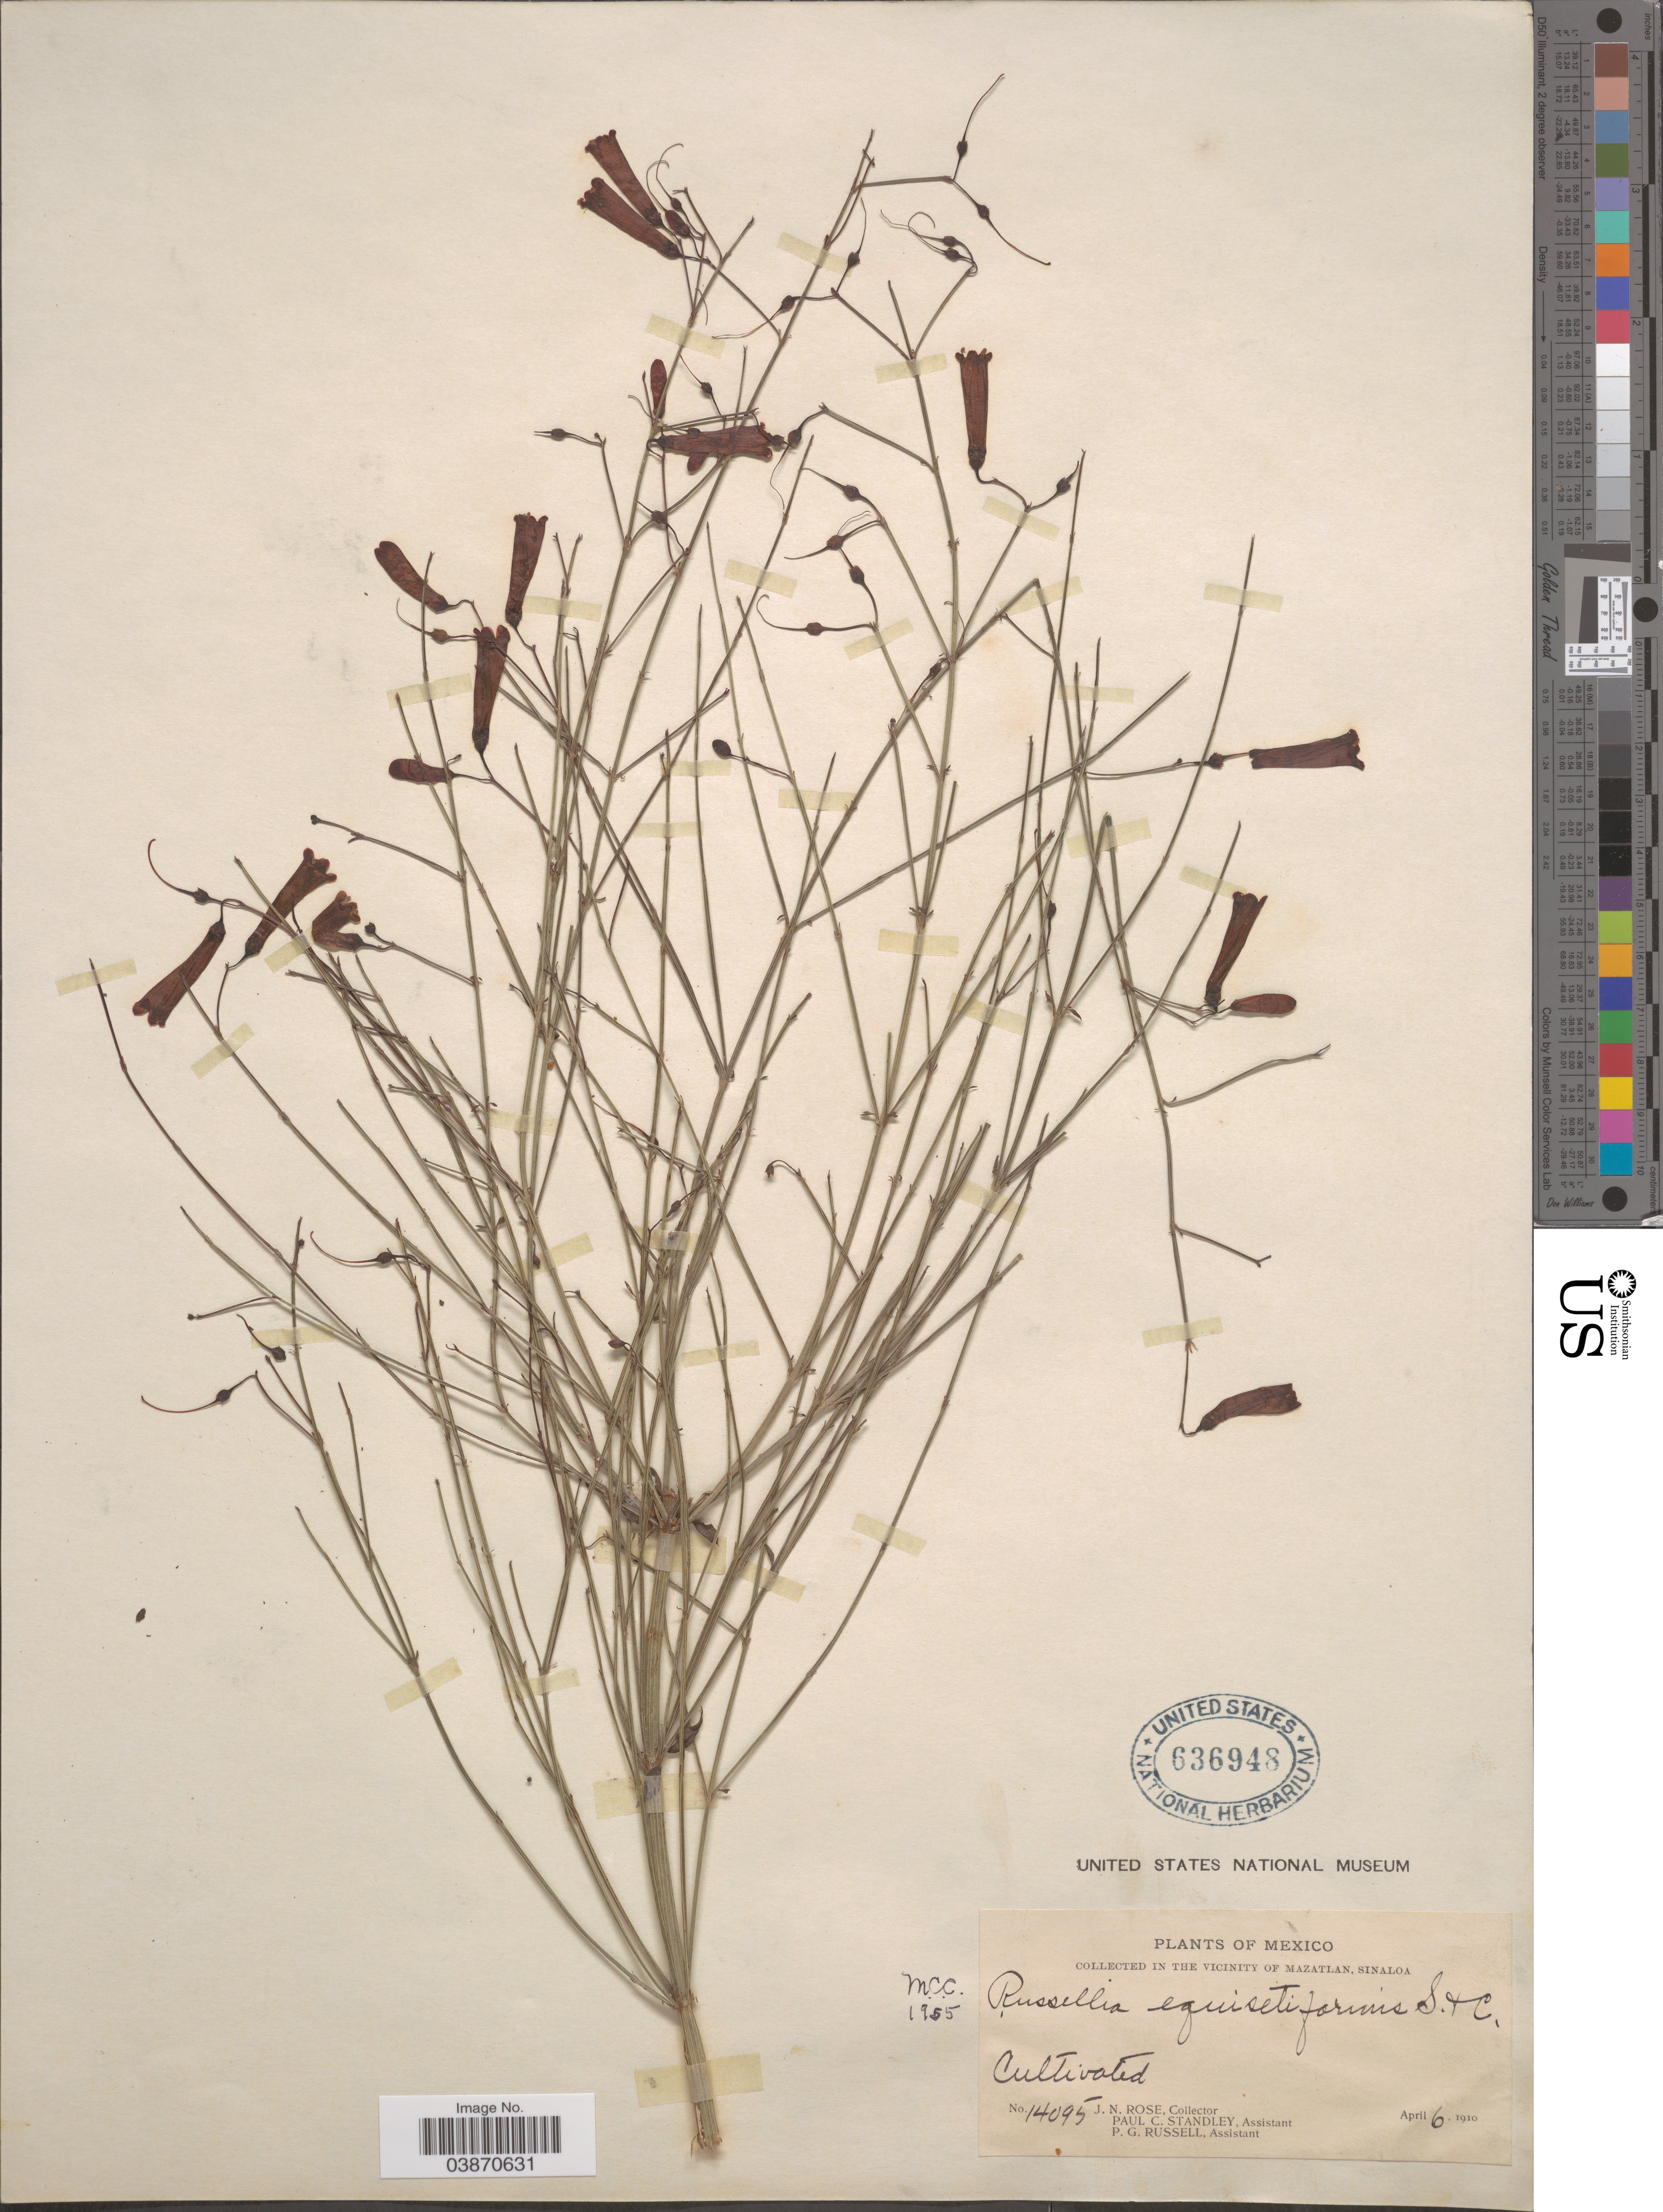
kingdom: Plantae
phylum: Tracheophyta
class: Magnoliopsida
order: Lamiales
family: Plantaginaceae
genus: Russelia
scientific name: Russelia equisetiformis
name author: Schltdl. & Cham.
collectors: J. N. Rose, P. C. Standley & P. G. Russell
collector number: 14095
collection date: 1910-04-06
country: Mexico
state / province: Sinaloa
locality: In the vicinity of Mazatlan.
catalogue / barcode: US 636948